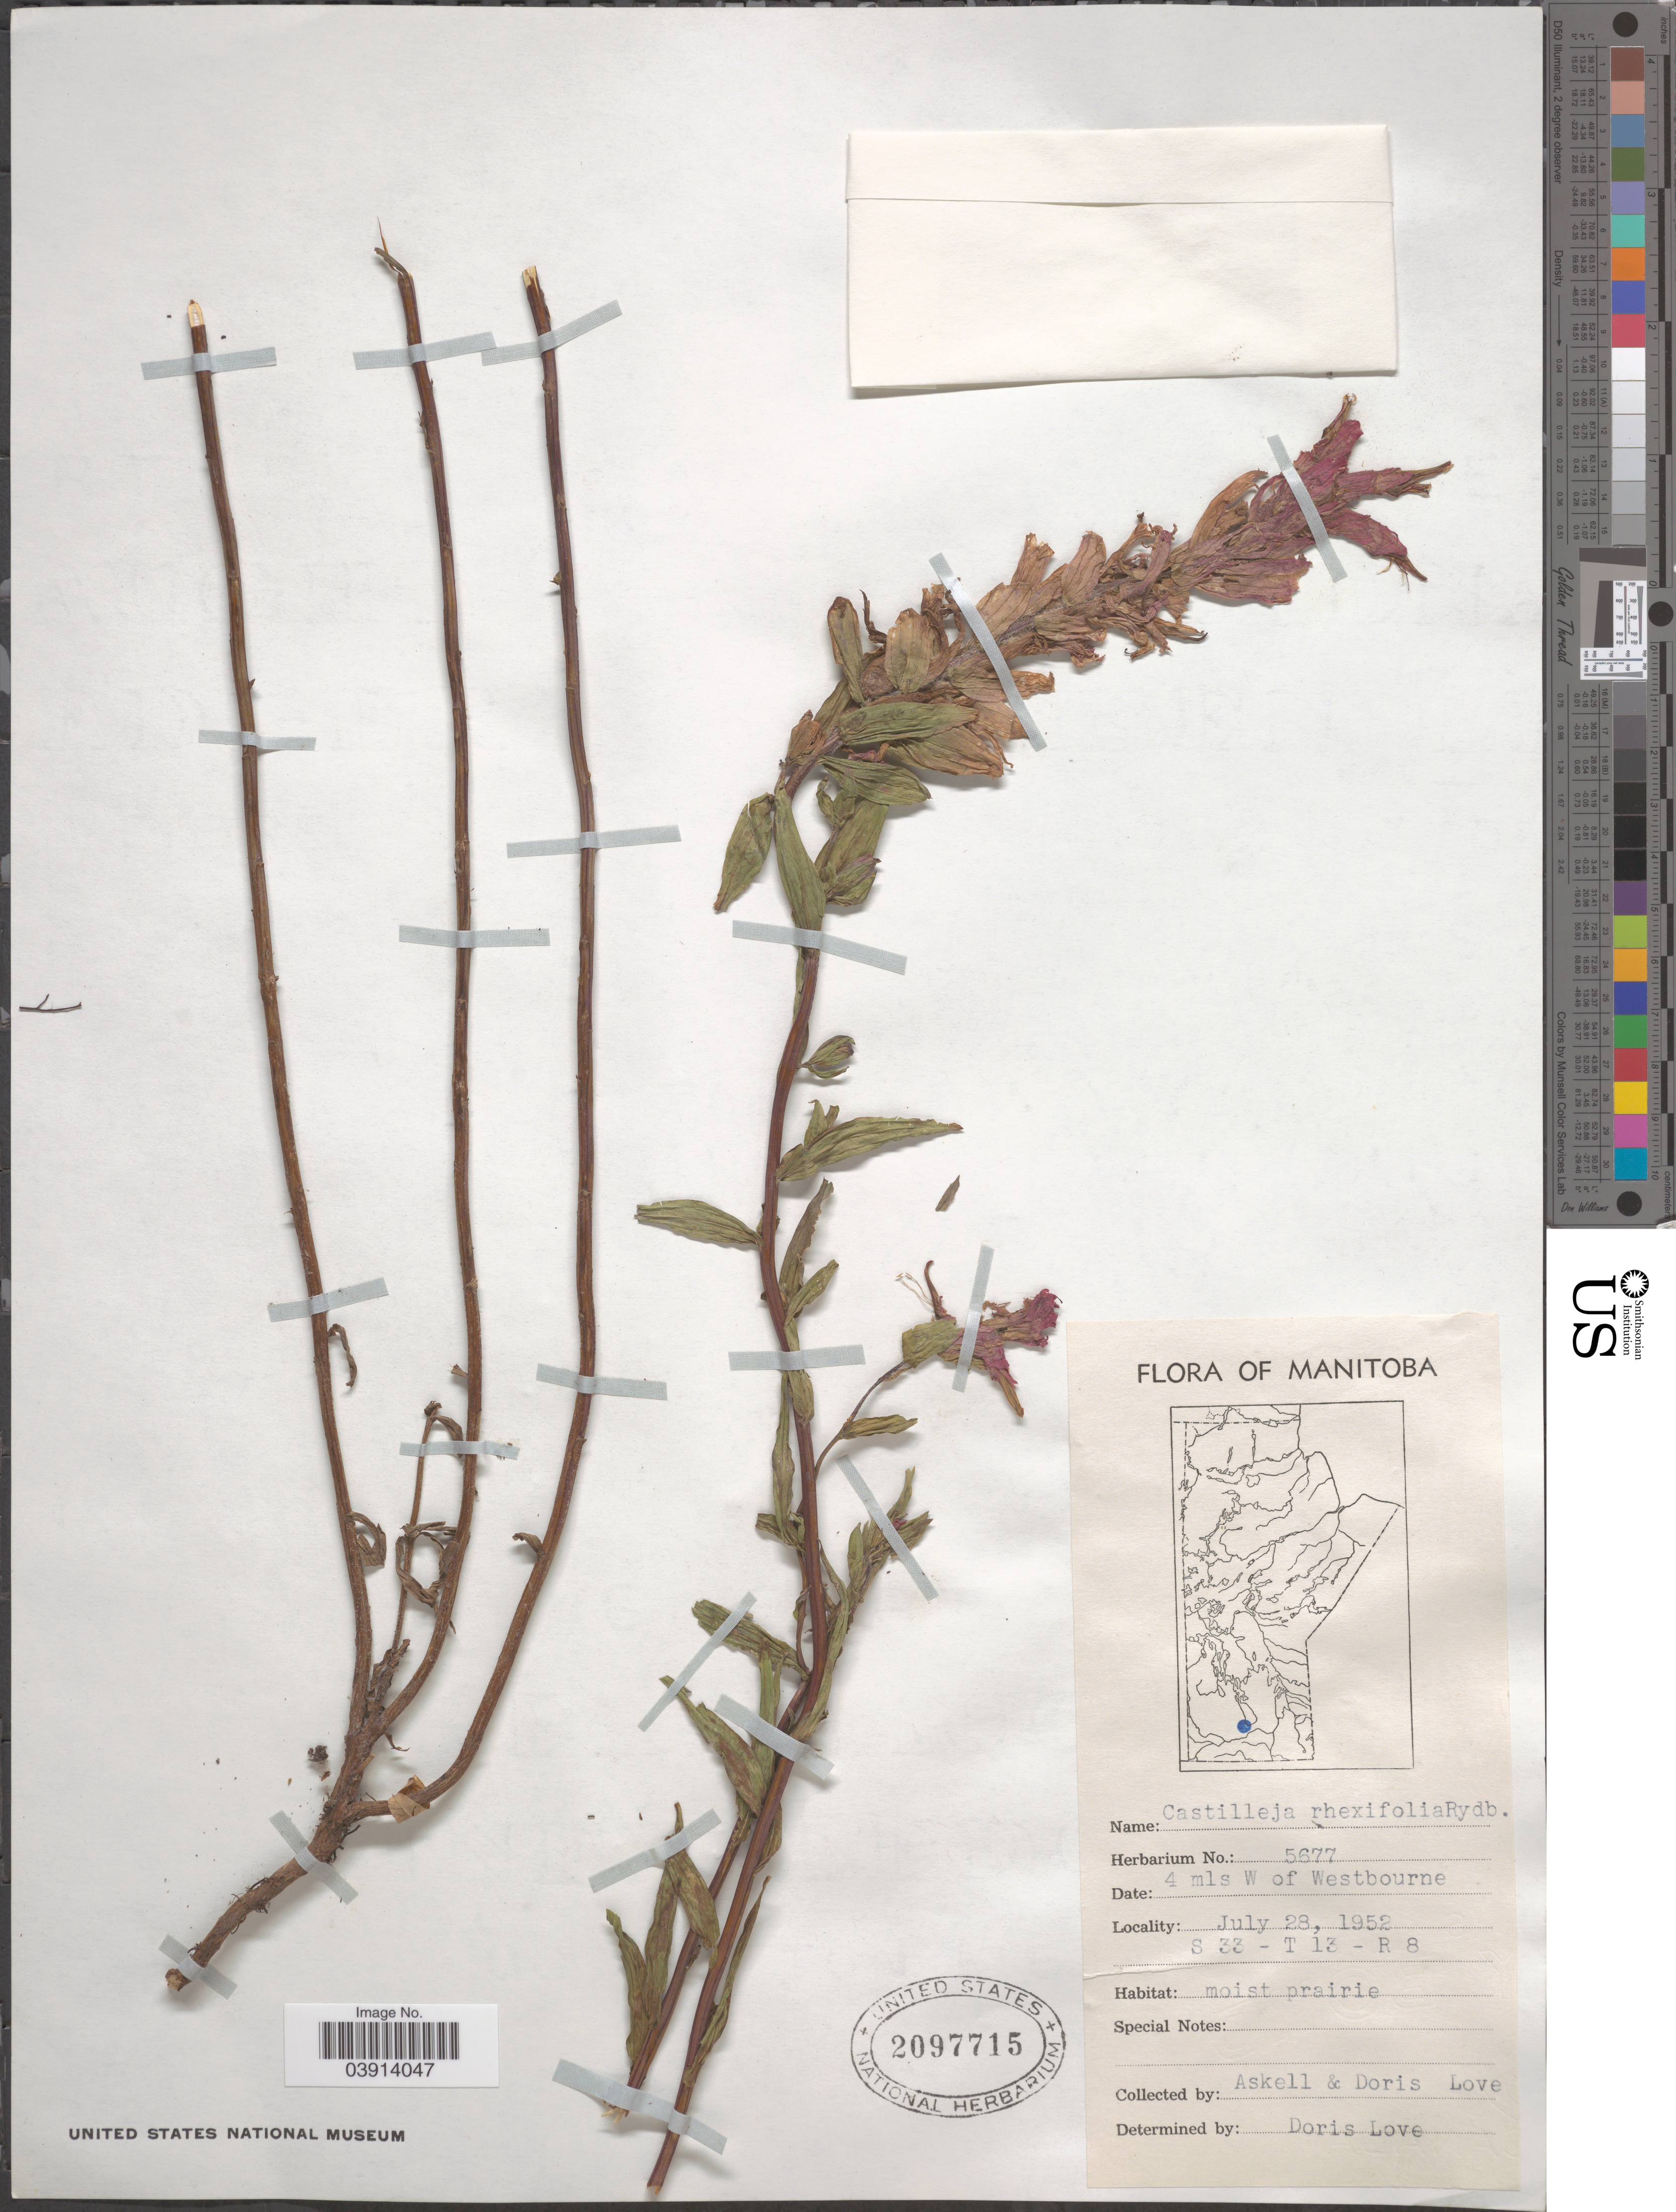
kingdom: Plantae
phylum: Tracheophyta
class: Magnoliopsida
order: Lamiales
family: Orobanchaceae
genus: Castilleja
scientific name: Castilleja rhexiifolia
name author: Rydb.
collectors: Á. Löve & D. Löve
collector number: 5677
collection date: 1952-07-28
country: Canada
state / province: Manitoba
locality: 4 mls W of Westbourne. S 33 - T 13 - R 8.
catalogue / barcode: US 2097715